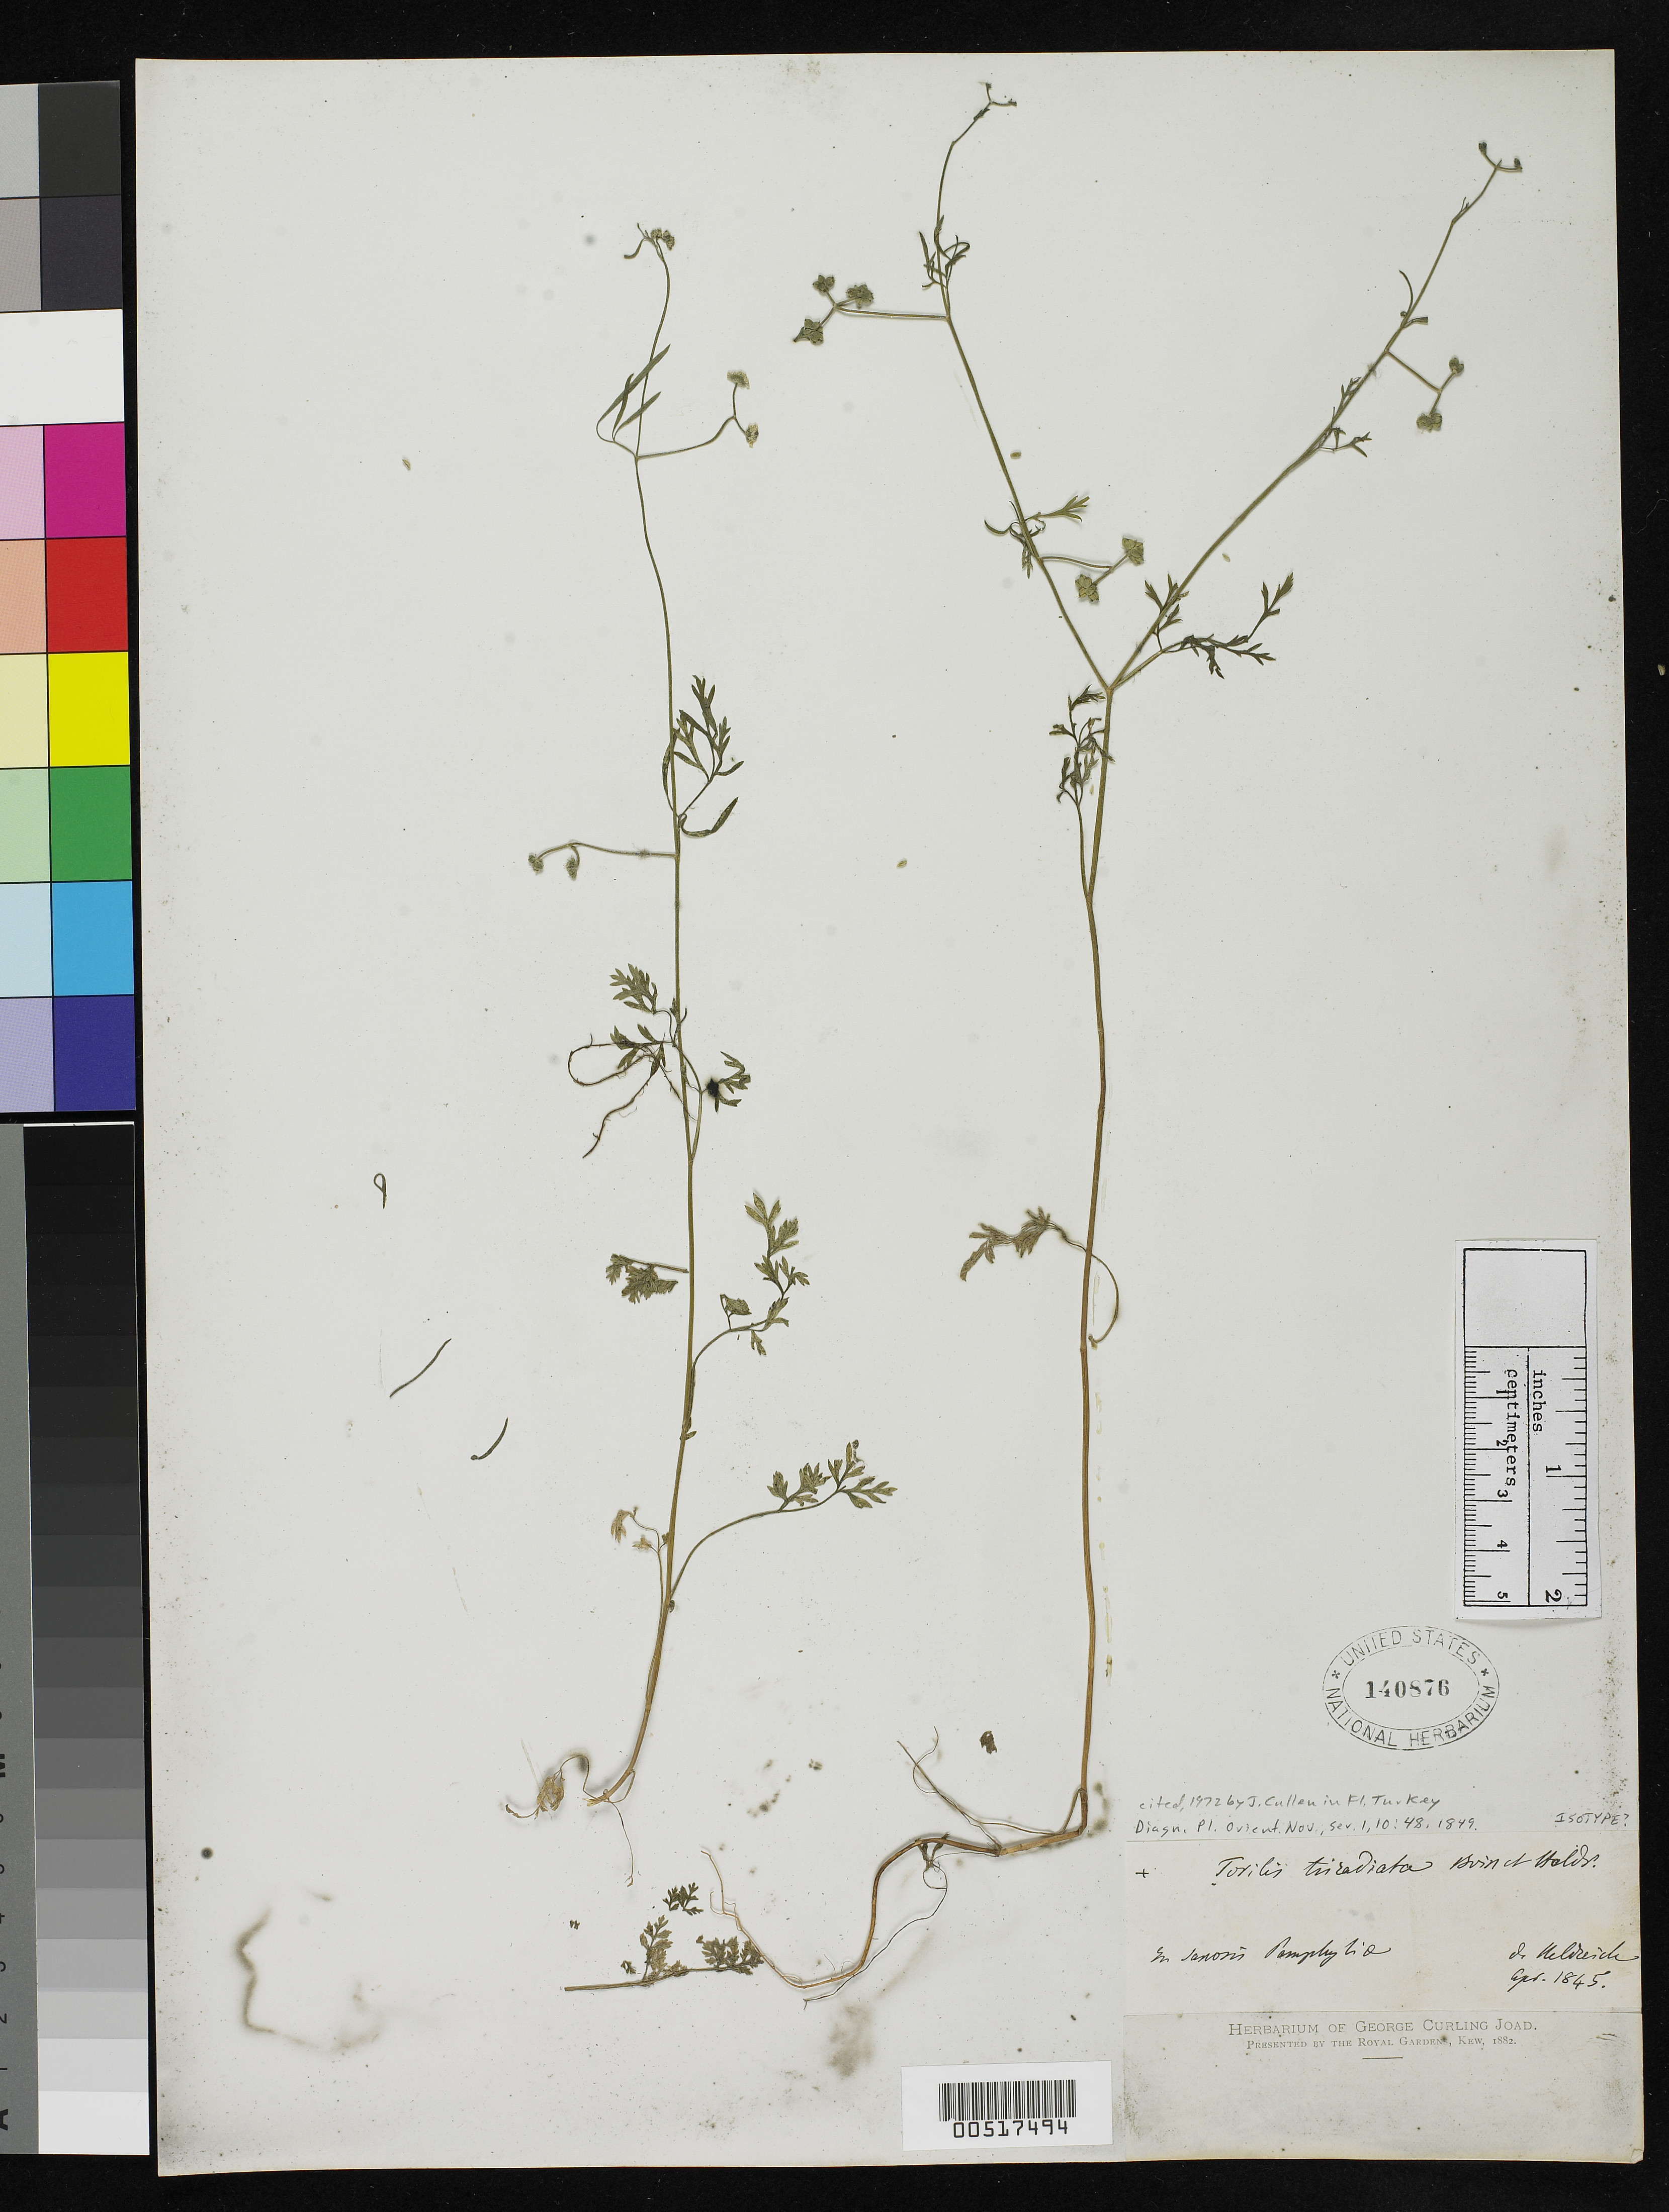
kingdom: Plantae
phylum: Tracheophyta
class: Magnoliopsida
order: Apiales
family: Apiaceae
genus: Torilis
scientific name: Torilis triradiata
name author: Boiss. & Heldr. in Boiss.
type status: Possible Isotype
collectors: T. H. von Heldreich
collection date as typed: Apr 1845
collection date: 1845-04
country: Turkey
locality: Papmphylia.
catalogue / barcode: US 140876